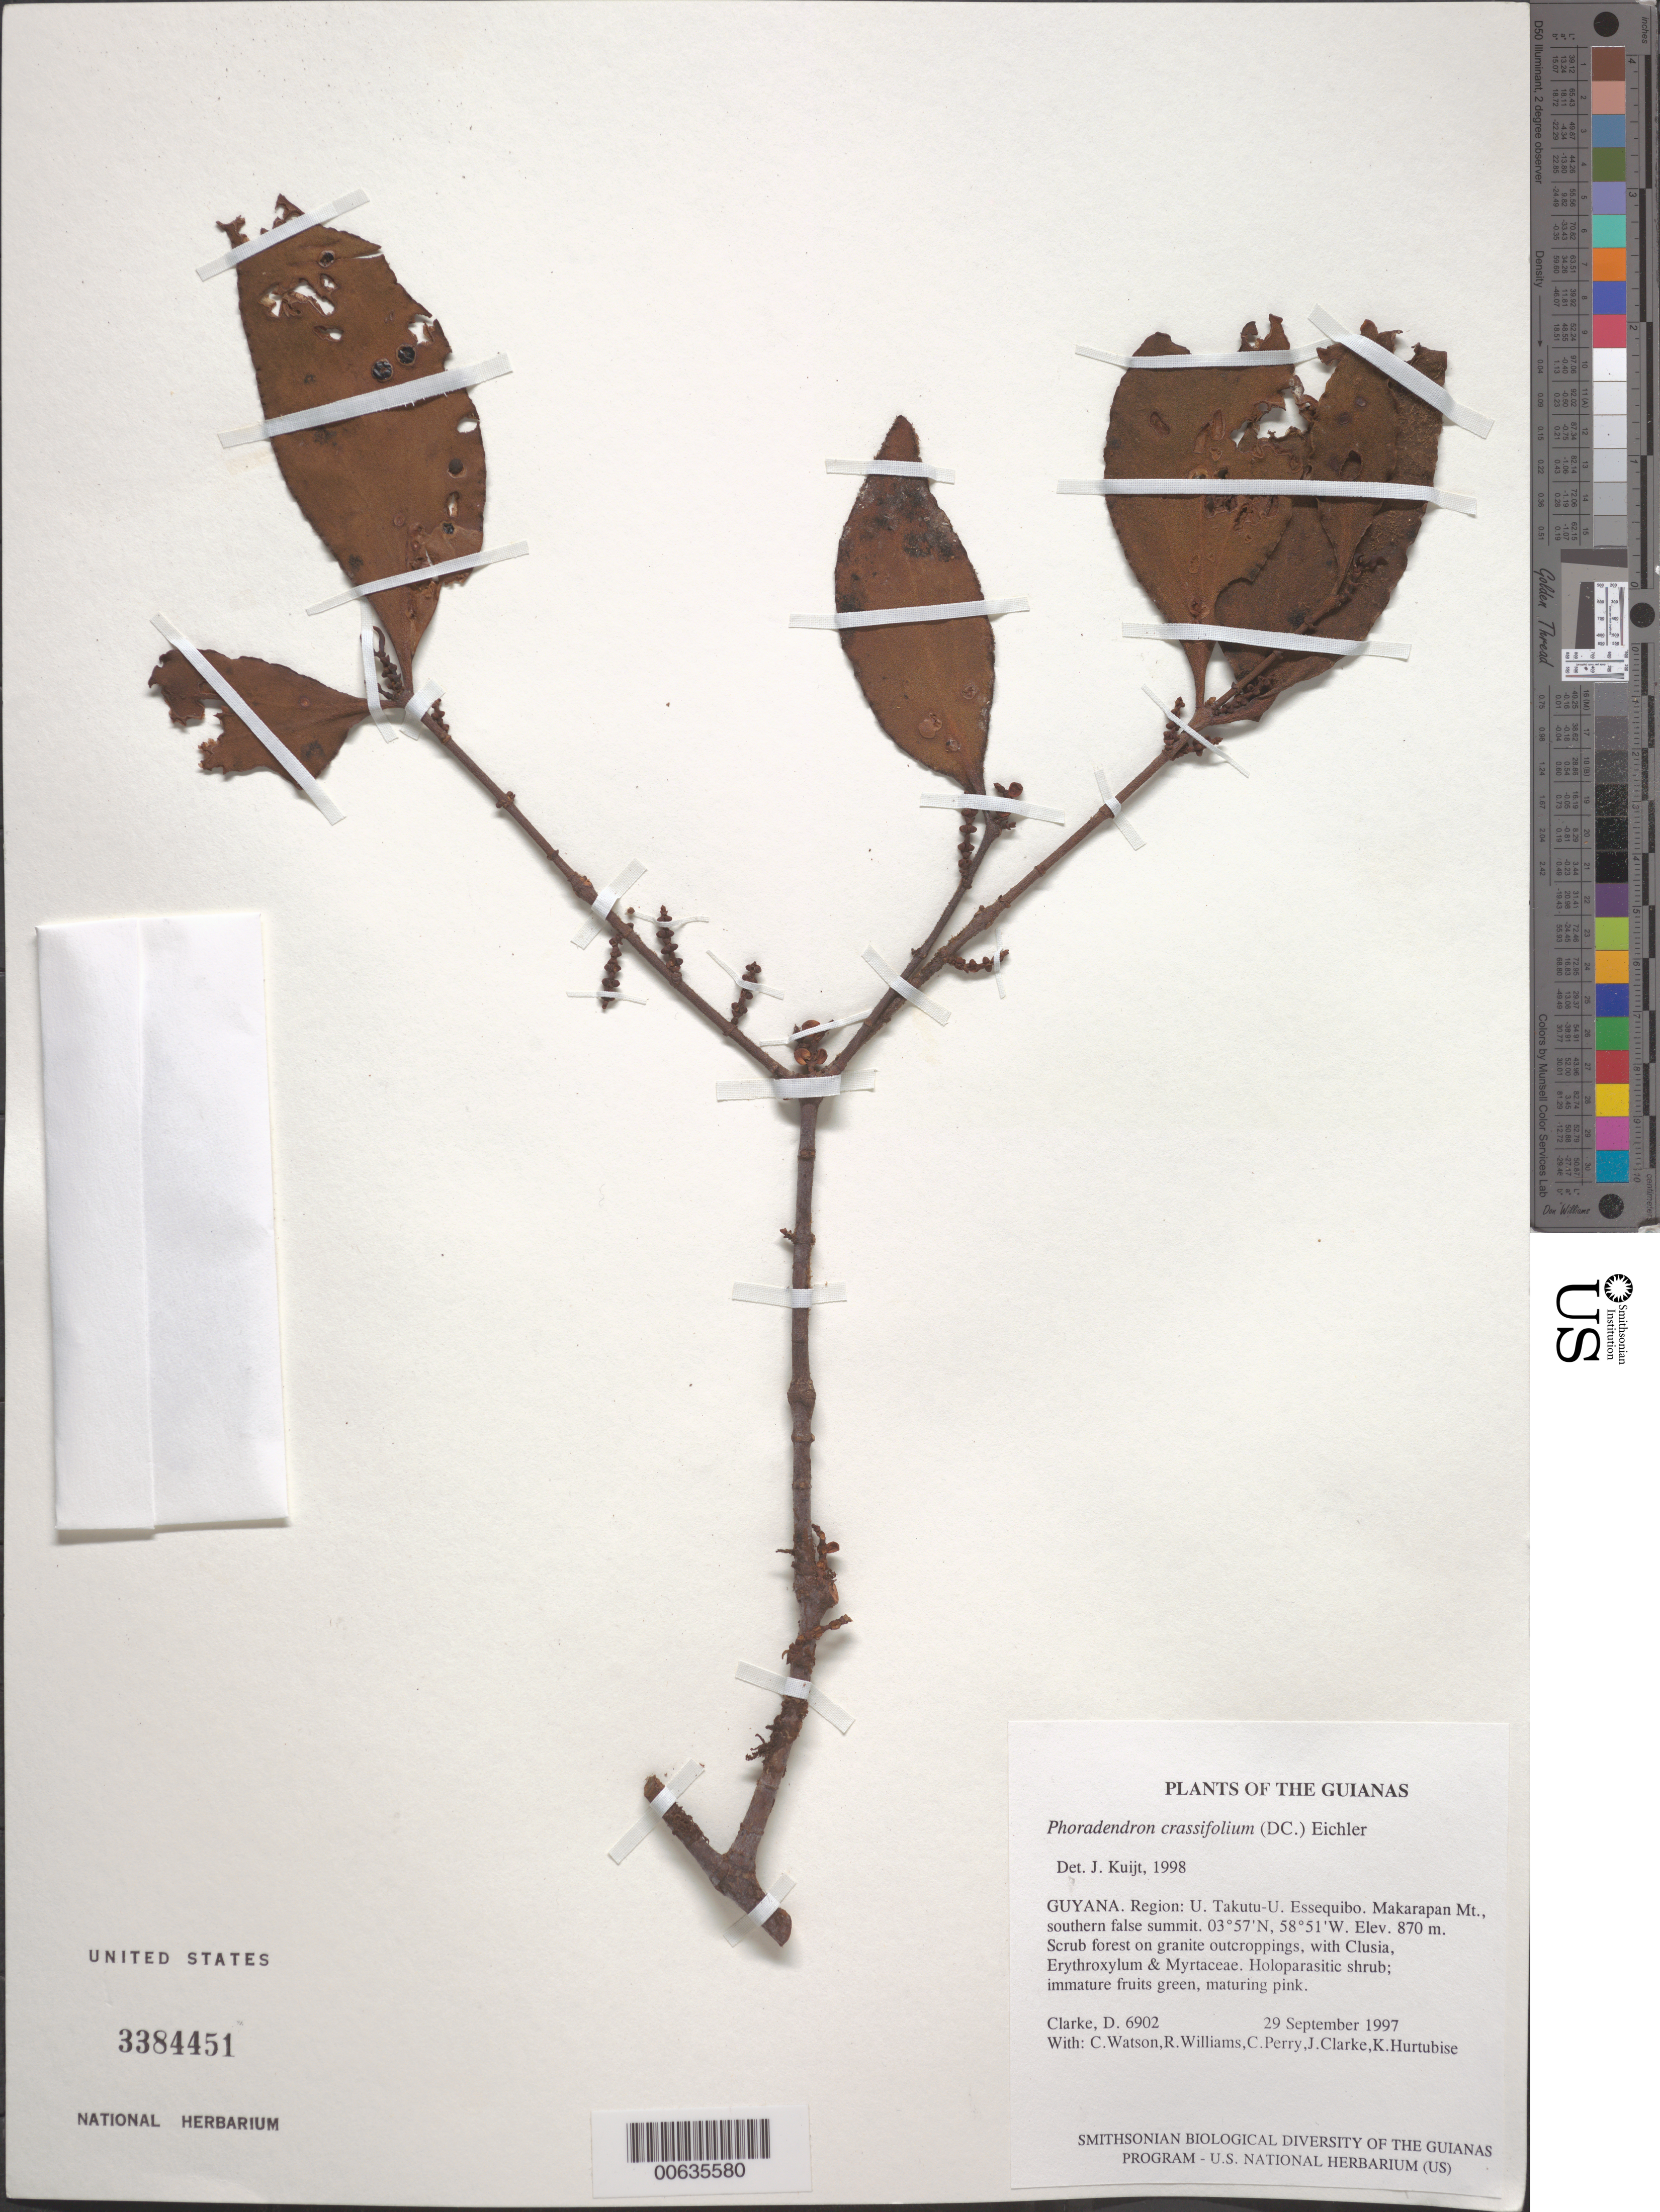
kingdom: Plantae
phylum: Tracheophyta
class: Magnoliopsida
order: Santalales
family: Viscaceae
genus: Phoradendron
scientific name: Phoradendron crassifolium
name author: (Pohl ex DC.) Eichler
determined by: Kuijt, Job, (CANADA)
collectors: H. D. Clarke, C. Watson, R. Williams, C. Perry, J. Clarke & K. Hurtubise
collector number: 6902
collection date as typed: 29 September 1997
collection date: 1997-09-29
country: Guyana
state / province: U. Takutu-U. Essequibo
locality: Makarapan Mt., southern false summit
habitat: Scrub forest on granite outcroppings, with Clusia, Erythroxylum & Myrtaceae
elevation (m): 870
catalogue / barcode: US 3384451